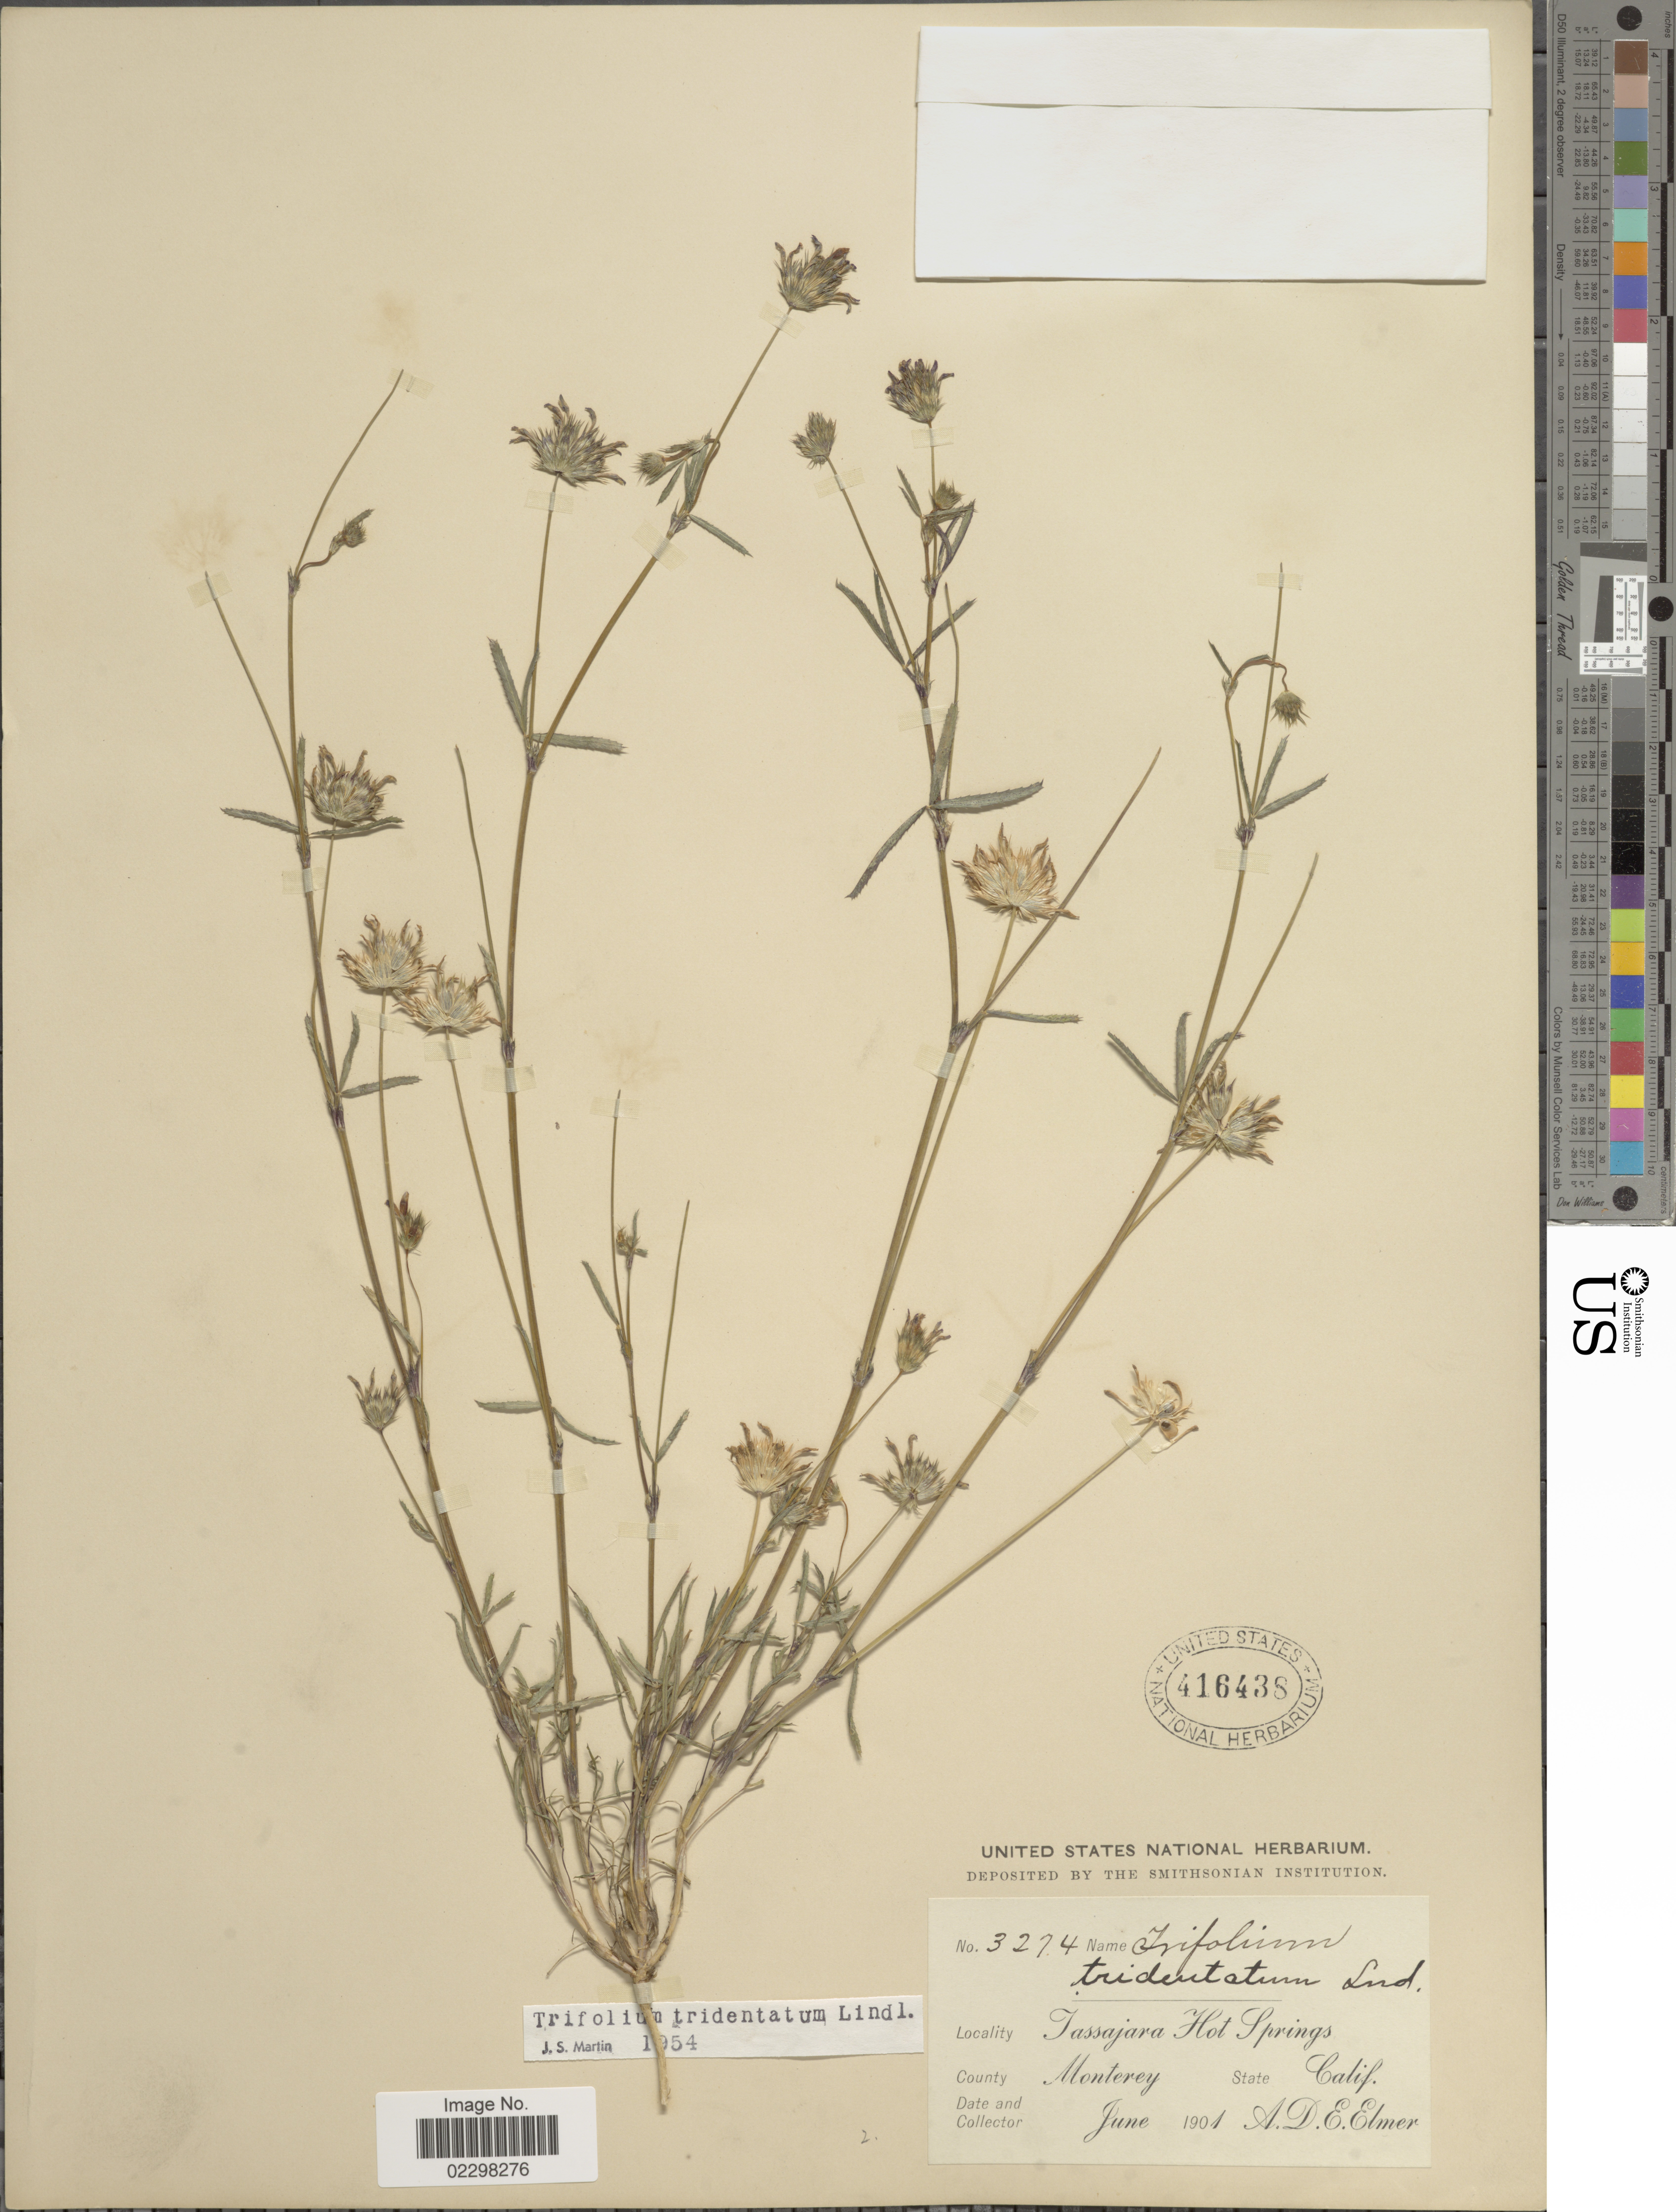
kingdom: Plantae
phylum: Tracheophyta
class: Magnoliopsida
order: Fabales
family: Fabaceae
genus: Trifolium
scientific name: Trifolium tridentatum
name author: Lindl.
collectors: A. D. E. Elmer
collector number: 3274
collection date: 1901-06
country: United States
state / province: California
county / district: Monterey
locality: Tassajara Hot Springs, County Monterey, Sate Calif.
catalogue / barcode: US 416438